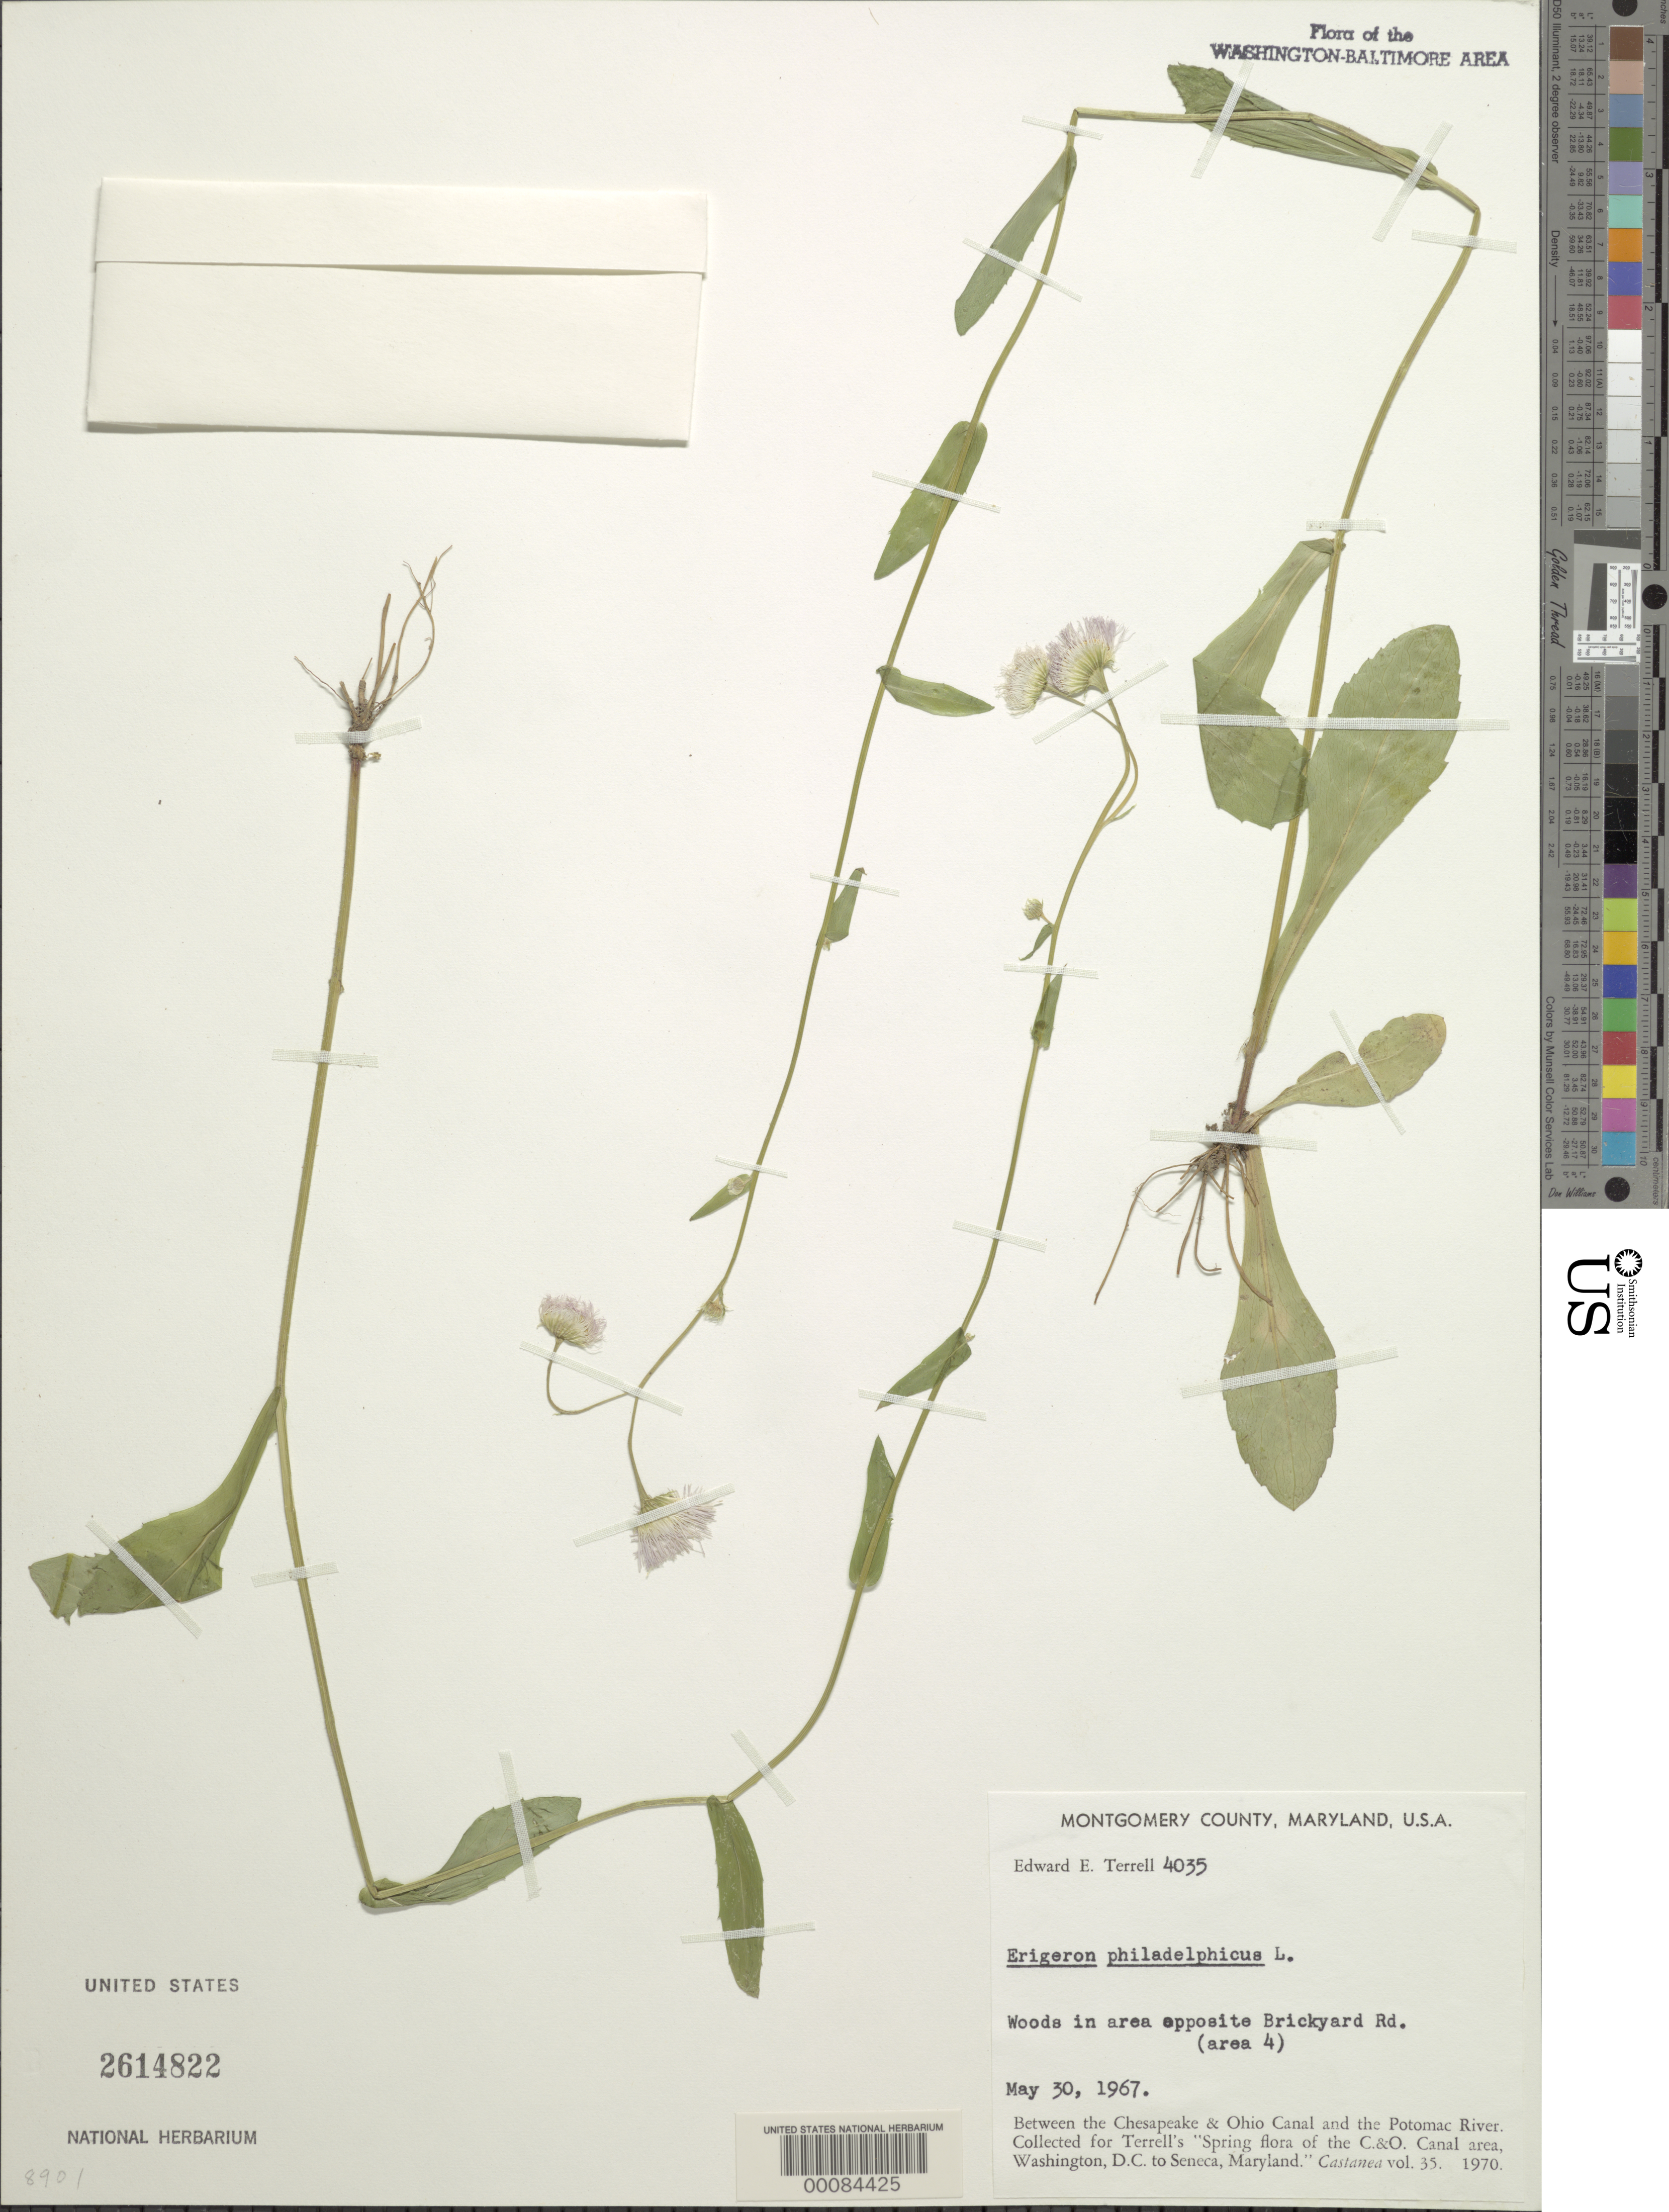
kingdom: Plantae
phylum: Tracheophyta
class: Magnoliopsida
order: Asterales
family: Asteraceae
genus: Erigeron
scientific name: Erigeron philadelphicus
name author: L.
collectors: E. E. Terrell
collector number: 4035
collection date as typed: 30 May 1967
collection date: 1967-05-30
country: United States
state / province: Maryland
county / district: Montgomery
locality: opposite Brickyard Rd. C. & O. Canal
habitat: Woods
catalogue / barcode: US 2614822